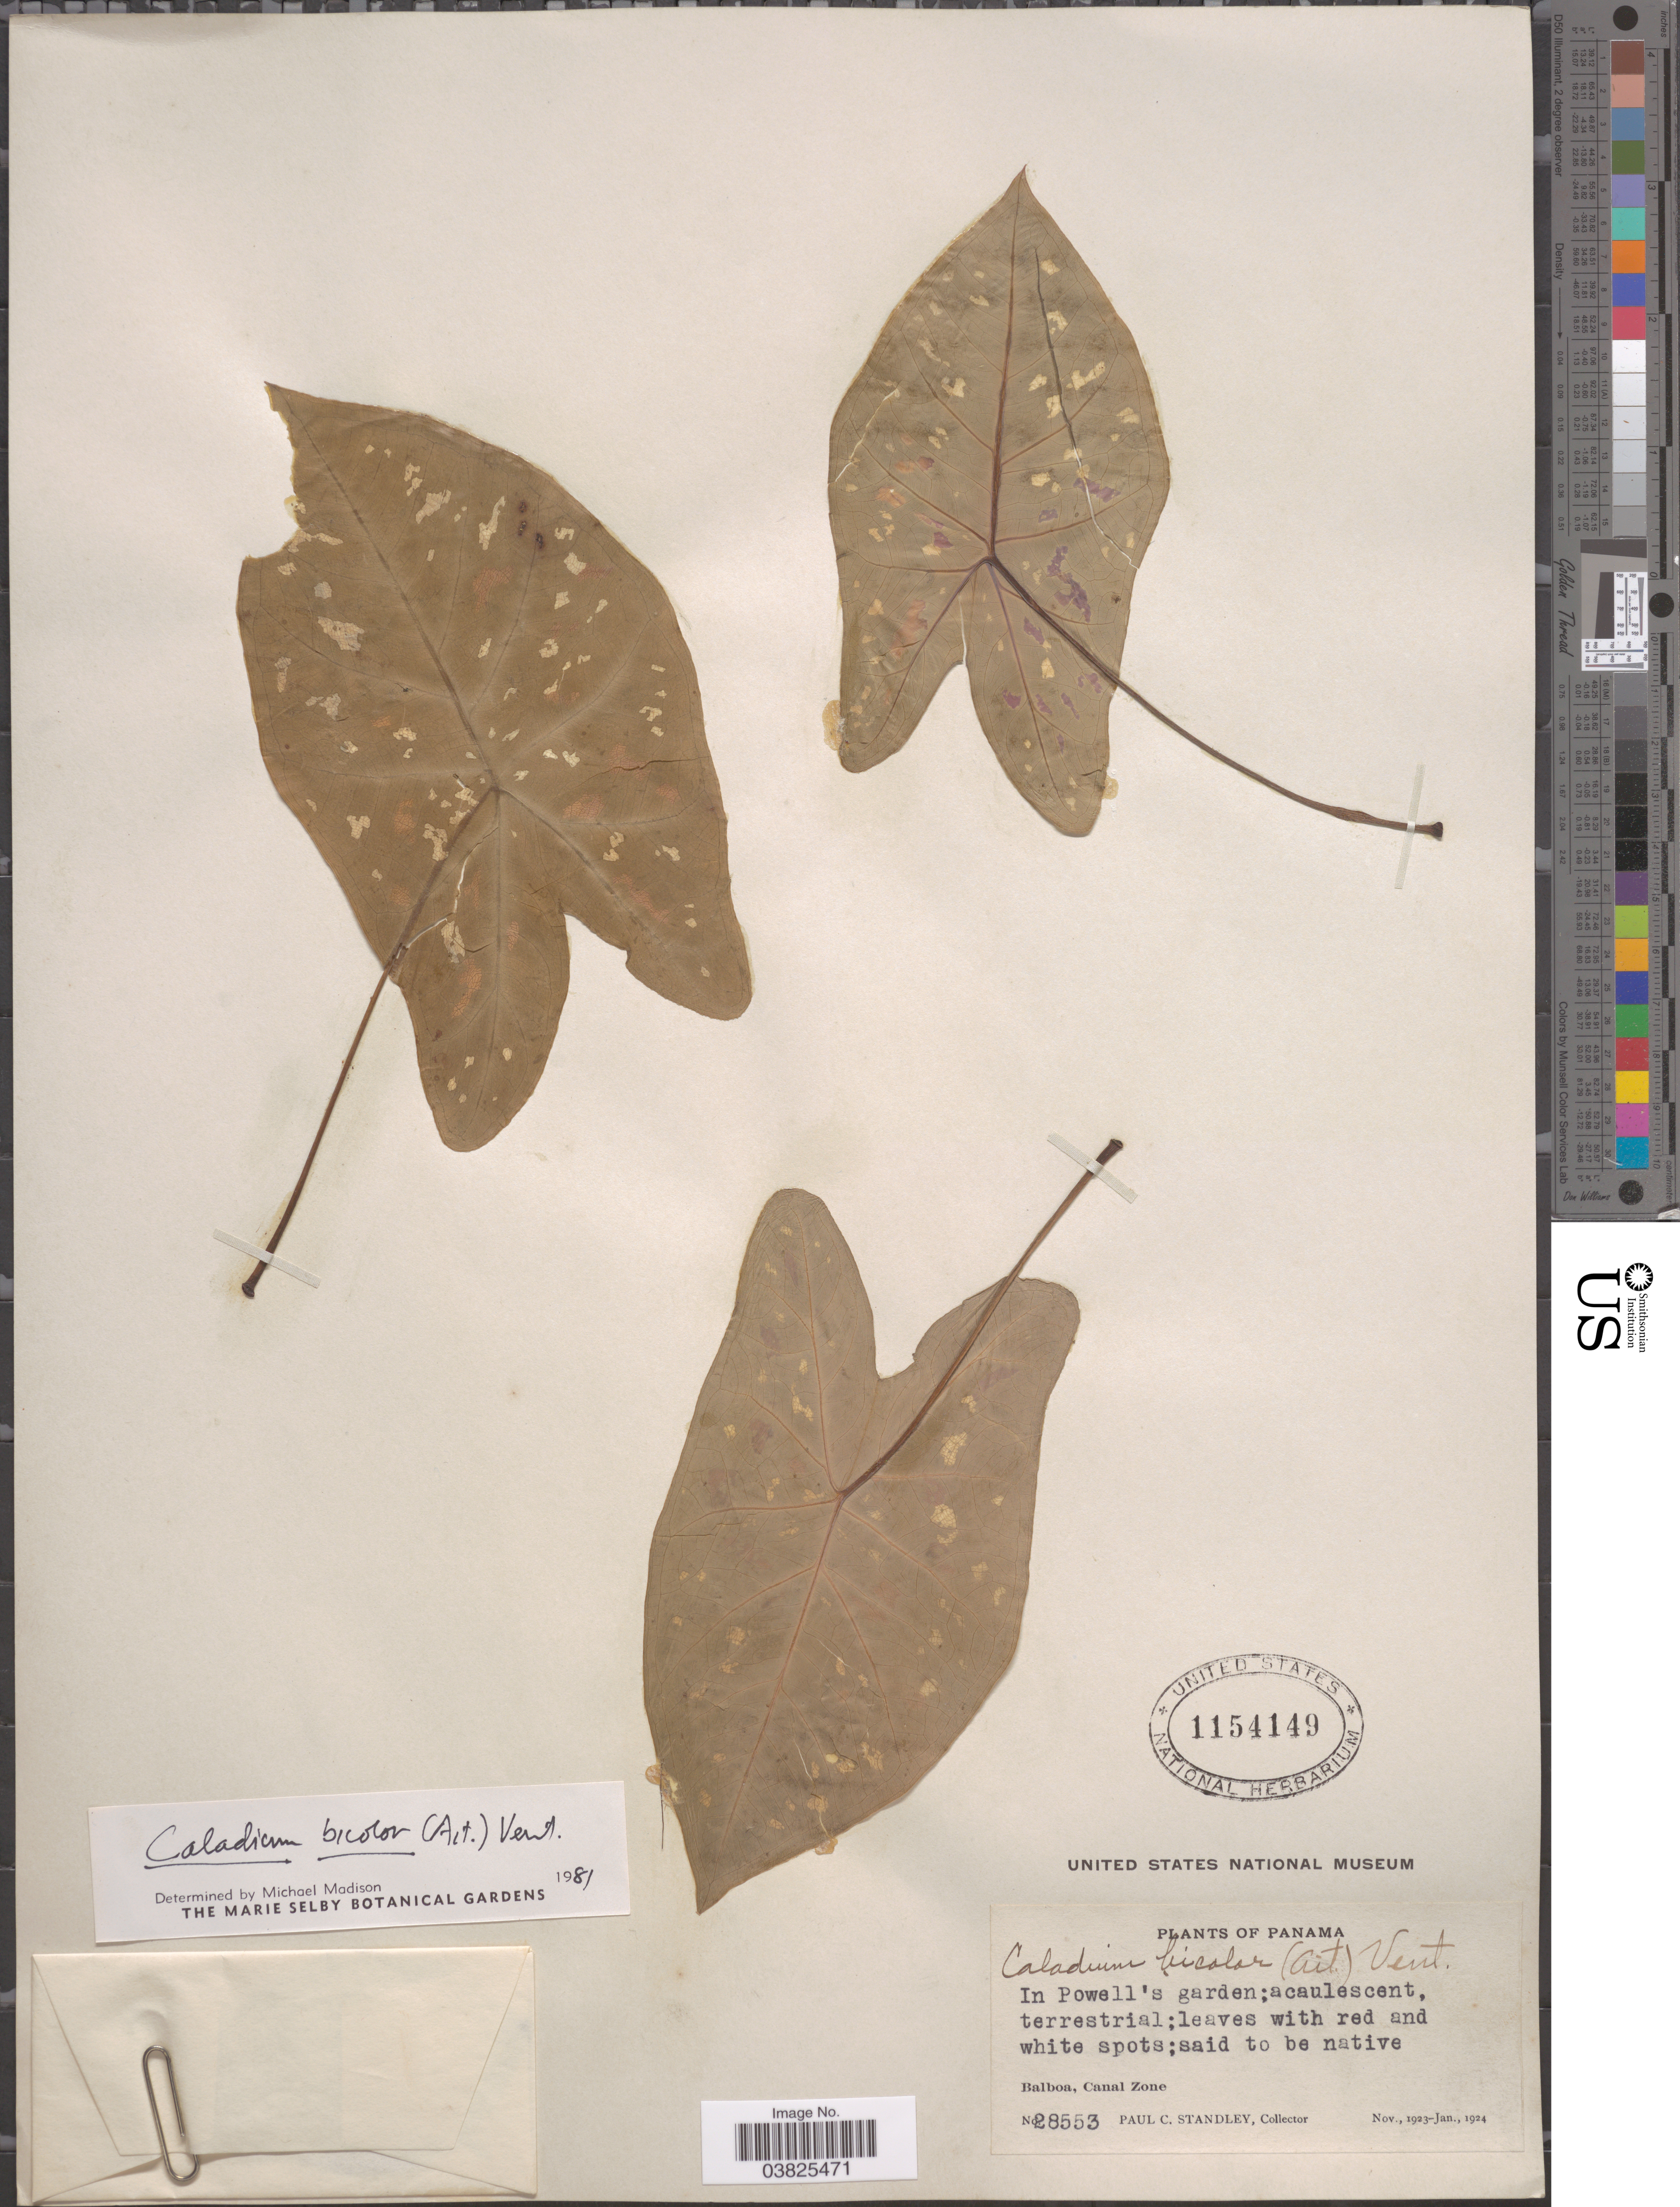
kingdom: Plantae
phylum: Tracheophyta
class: Liliopsida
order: Alismatales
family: Araceae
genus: Caladium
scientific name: Caladium bicolor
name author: (Aiton) Vent.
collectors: P. C. Standley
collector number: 28553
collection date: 1923-11/1924-01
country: Panama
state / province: Colón / Panamá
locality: In Powell's garden. Balboa, Canal Zone.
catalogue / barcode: US 1154149